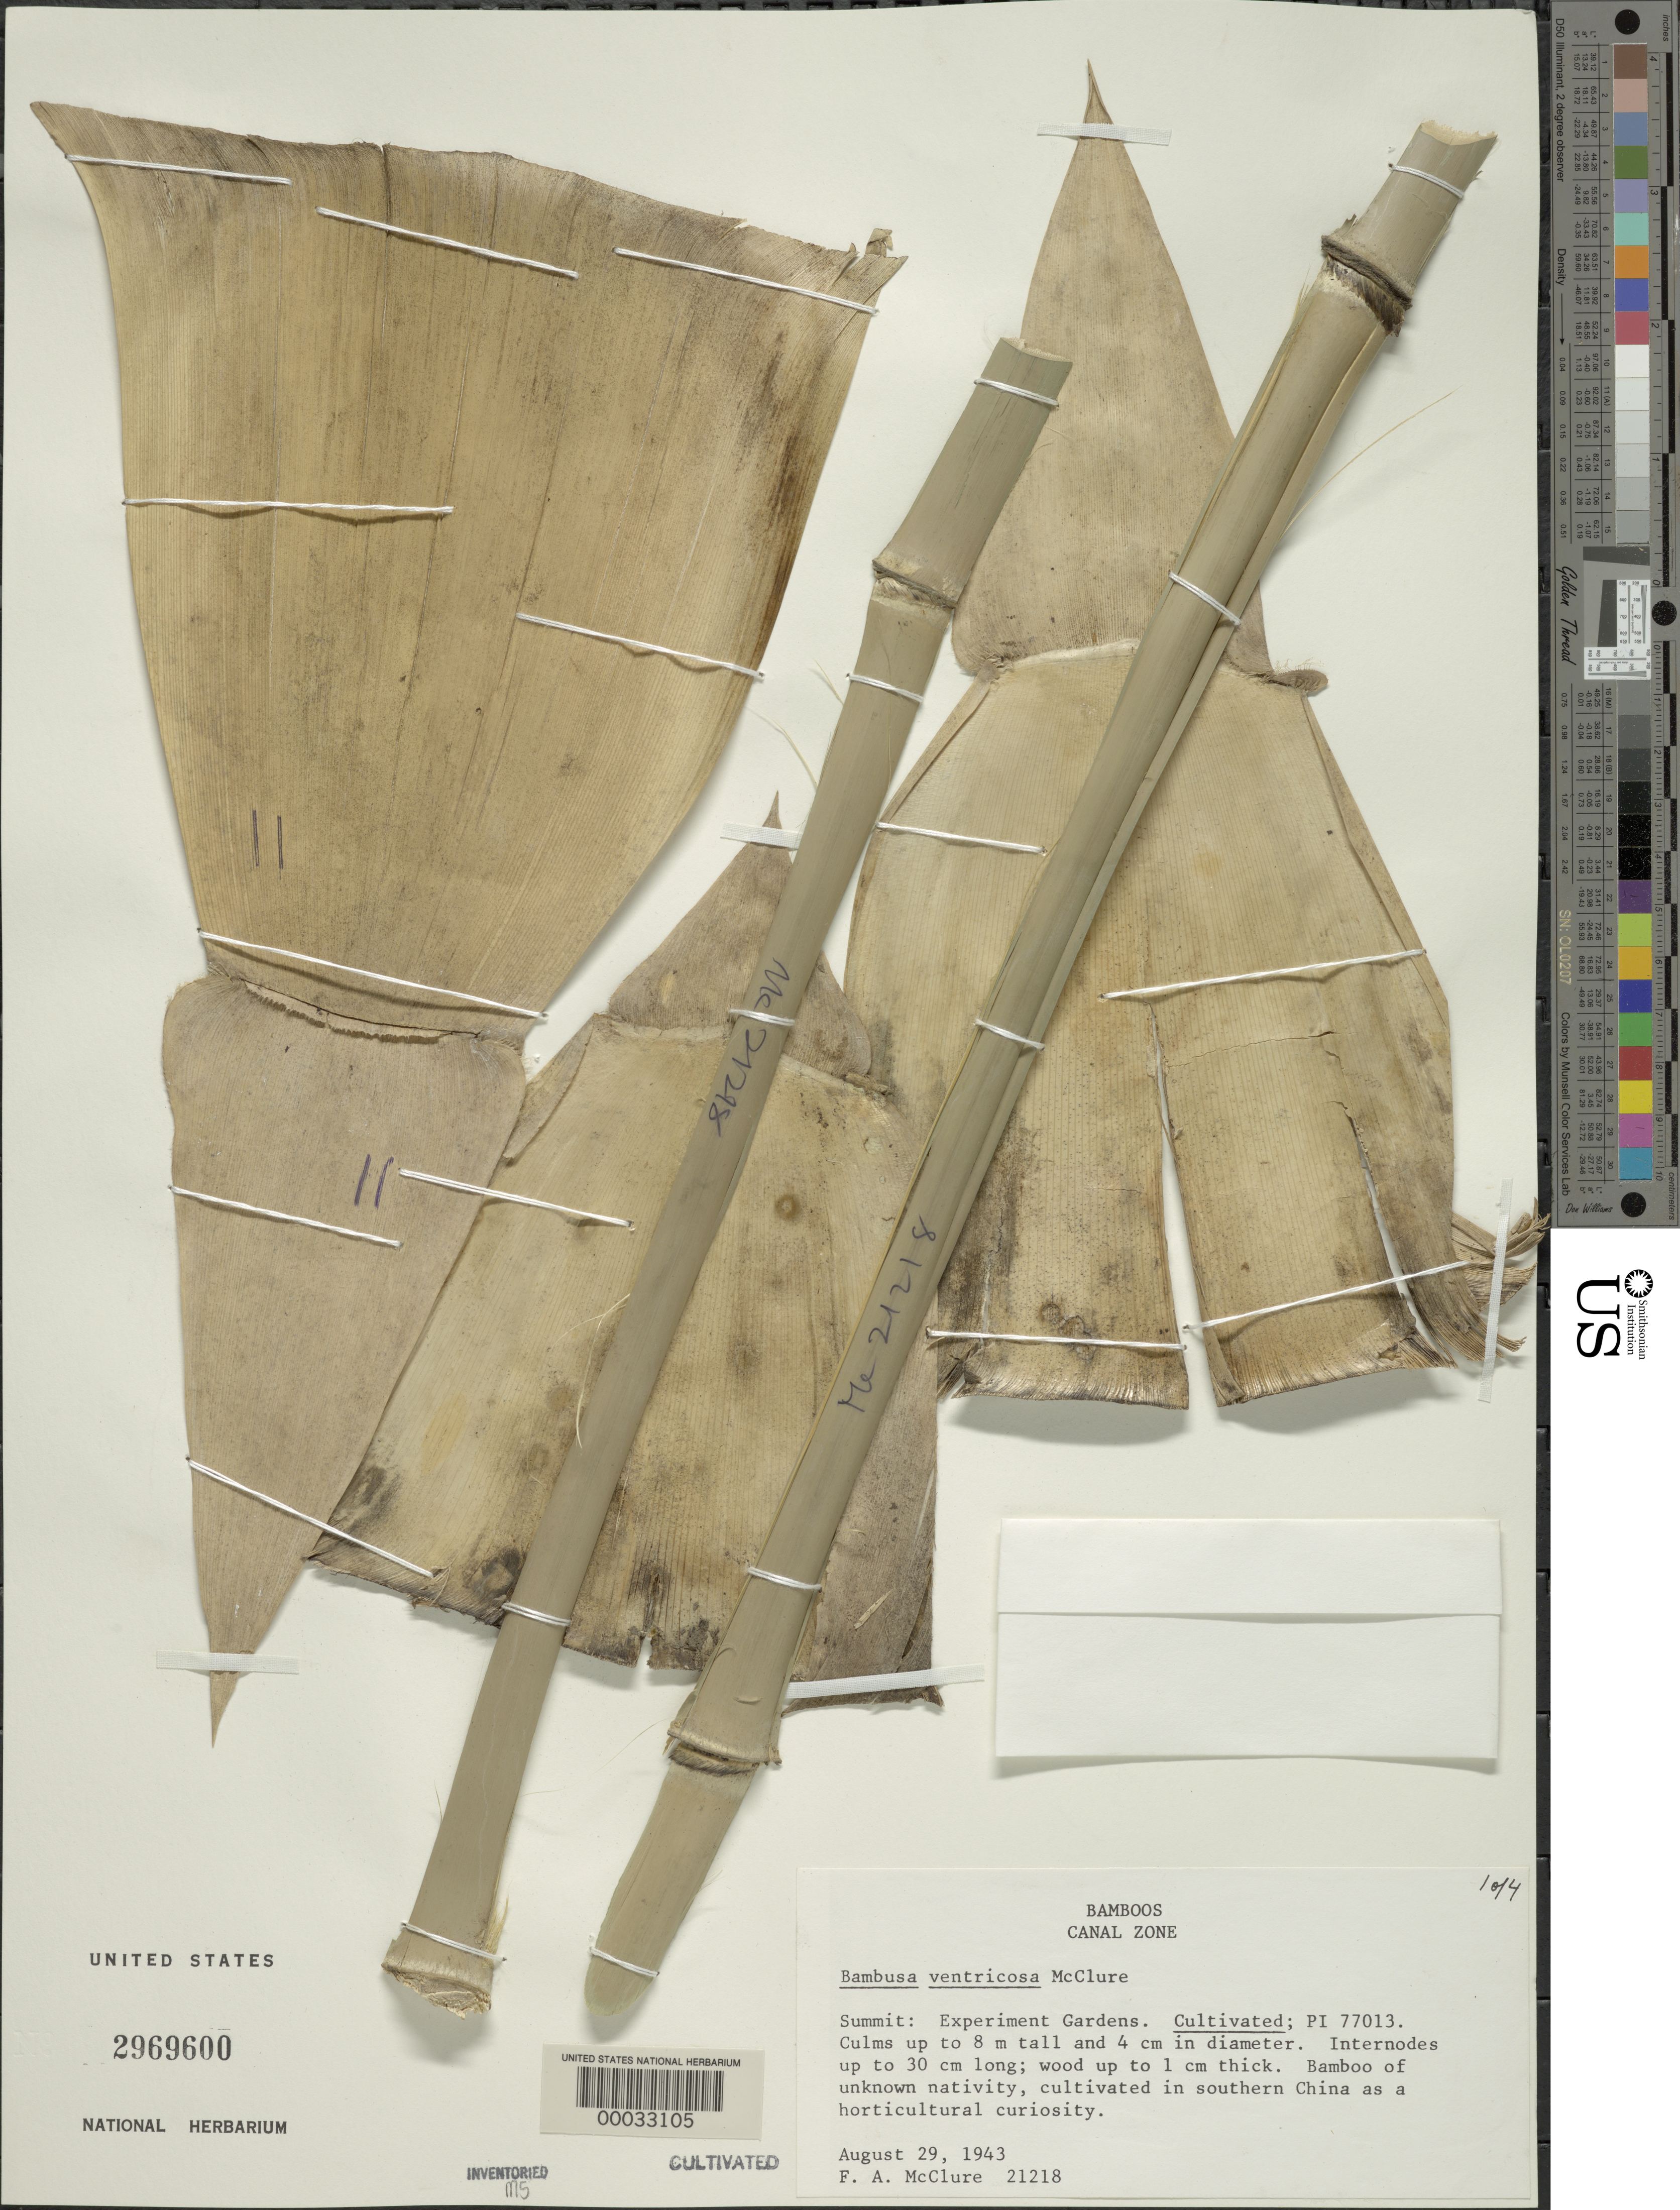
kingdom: Plantae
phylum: Tracheophyta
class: Liliopsida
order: Poales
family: Poaceae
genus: Bambusa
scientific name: Bambusa ventricosa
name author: McClure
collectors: F. A. McClure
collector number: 21218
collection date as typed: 29 Aug 1943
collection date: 1943-08-29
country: Panama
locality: Esperimental Gardens summit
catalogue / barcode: US 2969600